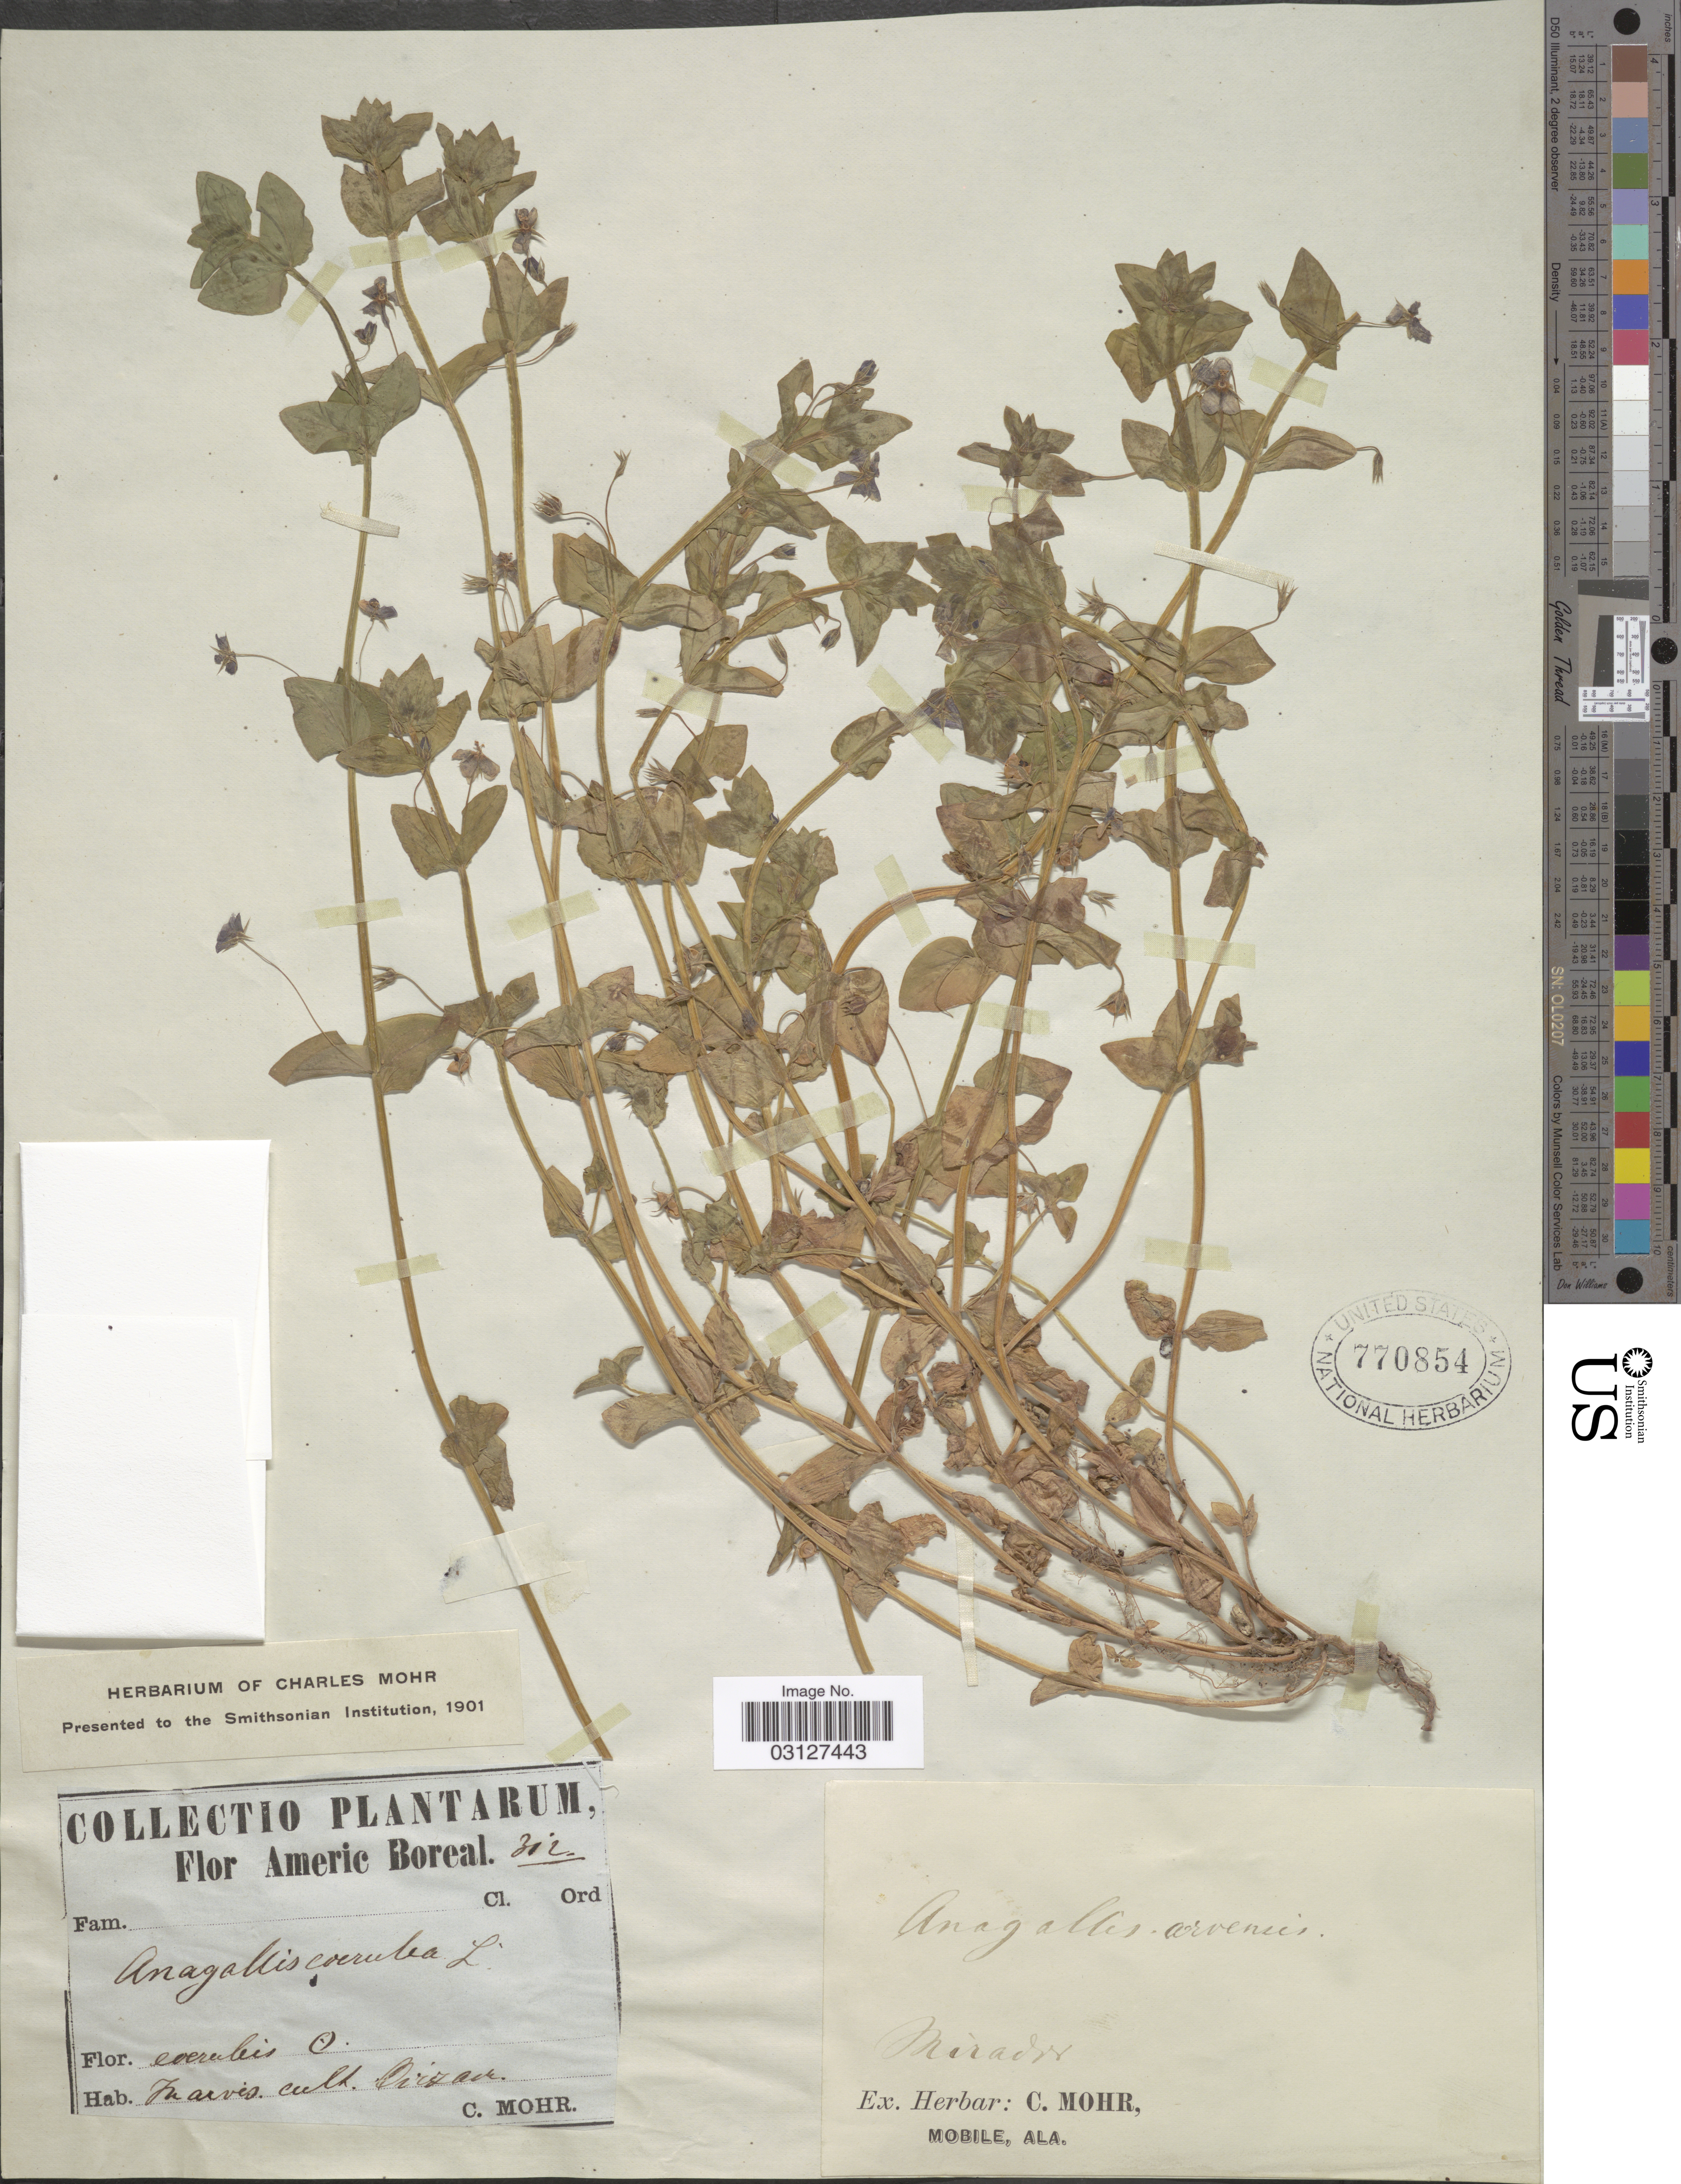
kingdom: Plantae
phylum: Tracheophyta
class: Magnoliopsida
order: Ericales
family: Primulaceae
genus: Anagallis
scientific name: Anagallis arvensis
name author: L.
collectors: C. T. Mohr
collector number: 312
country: Mexico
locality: Americ Boreal. In arvis. cult. Orizava. Mirador.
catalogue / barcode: US 770854